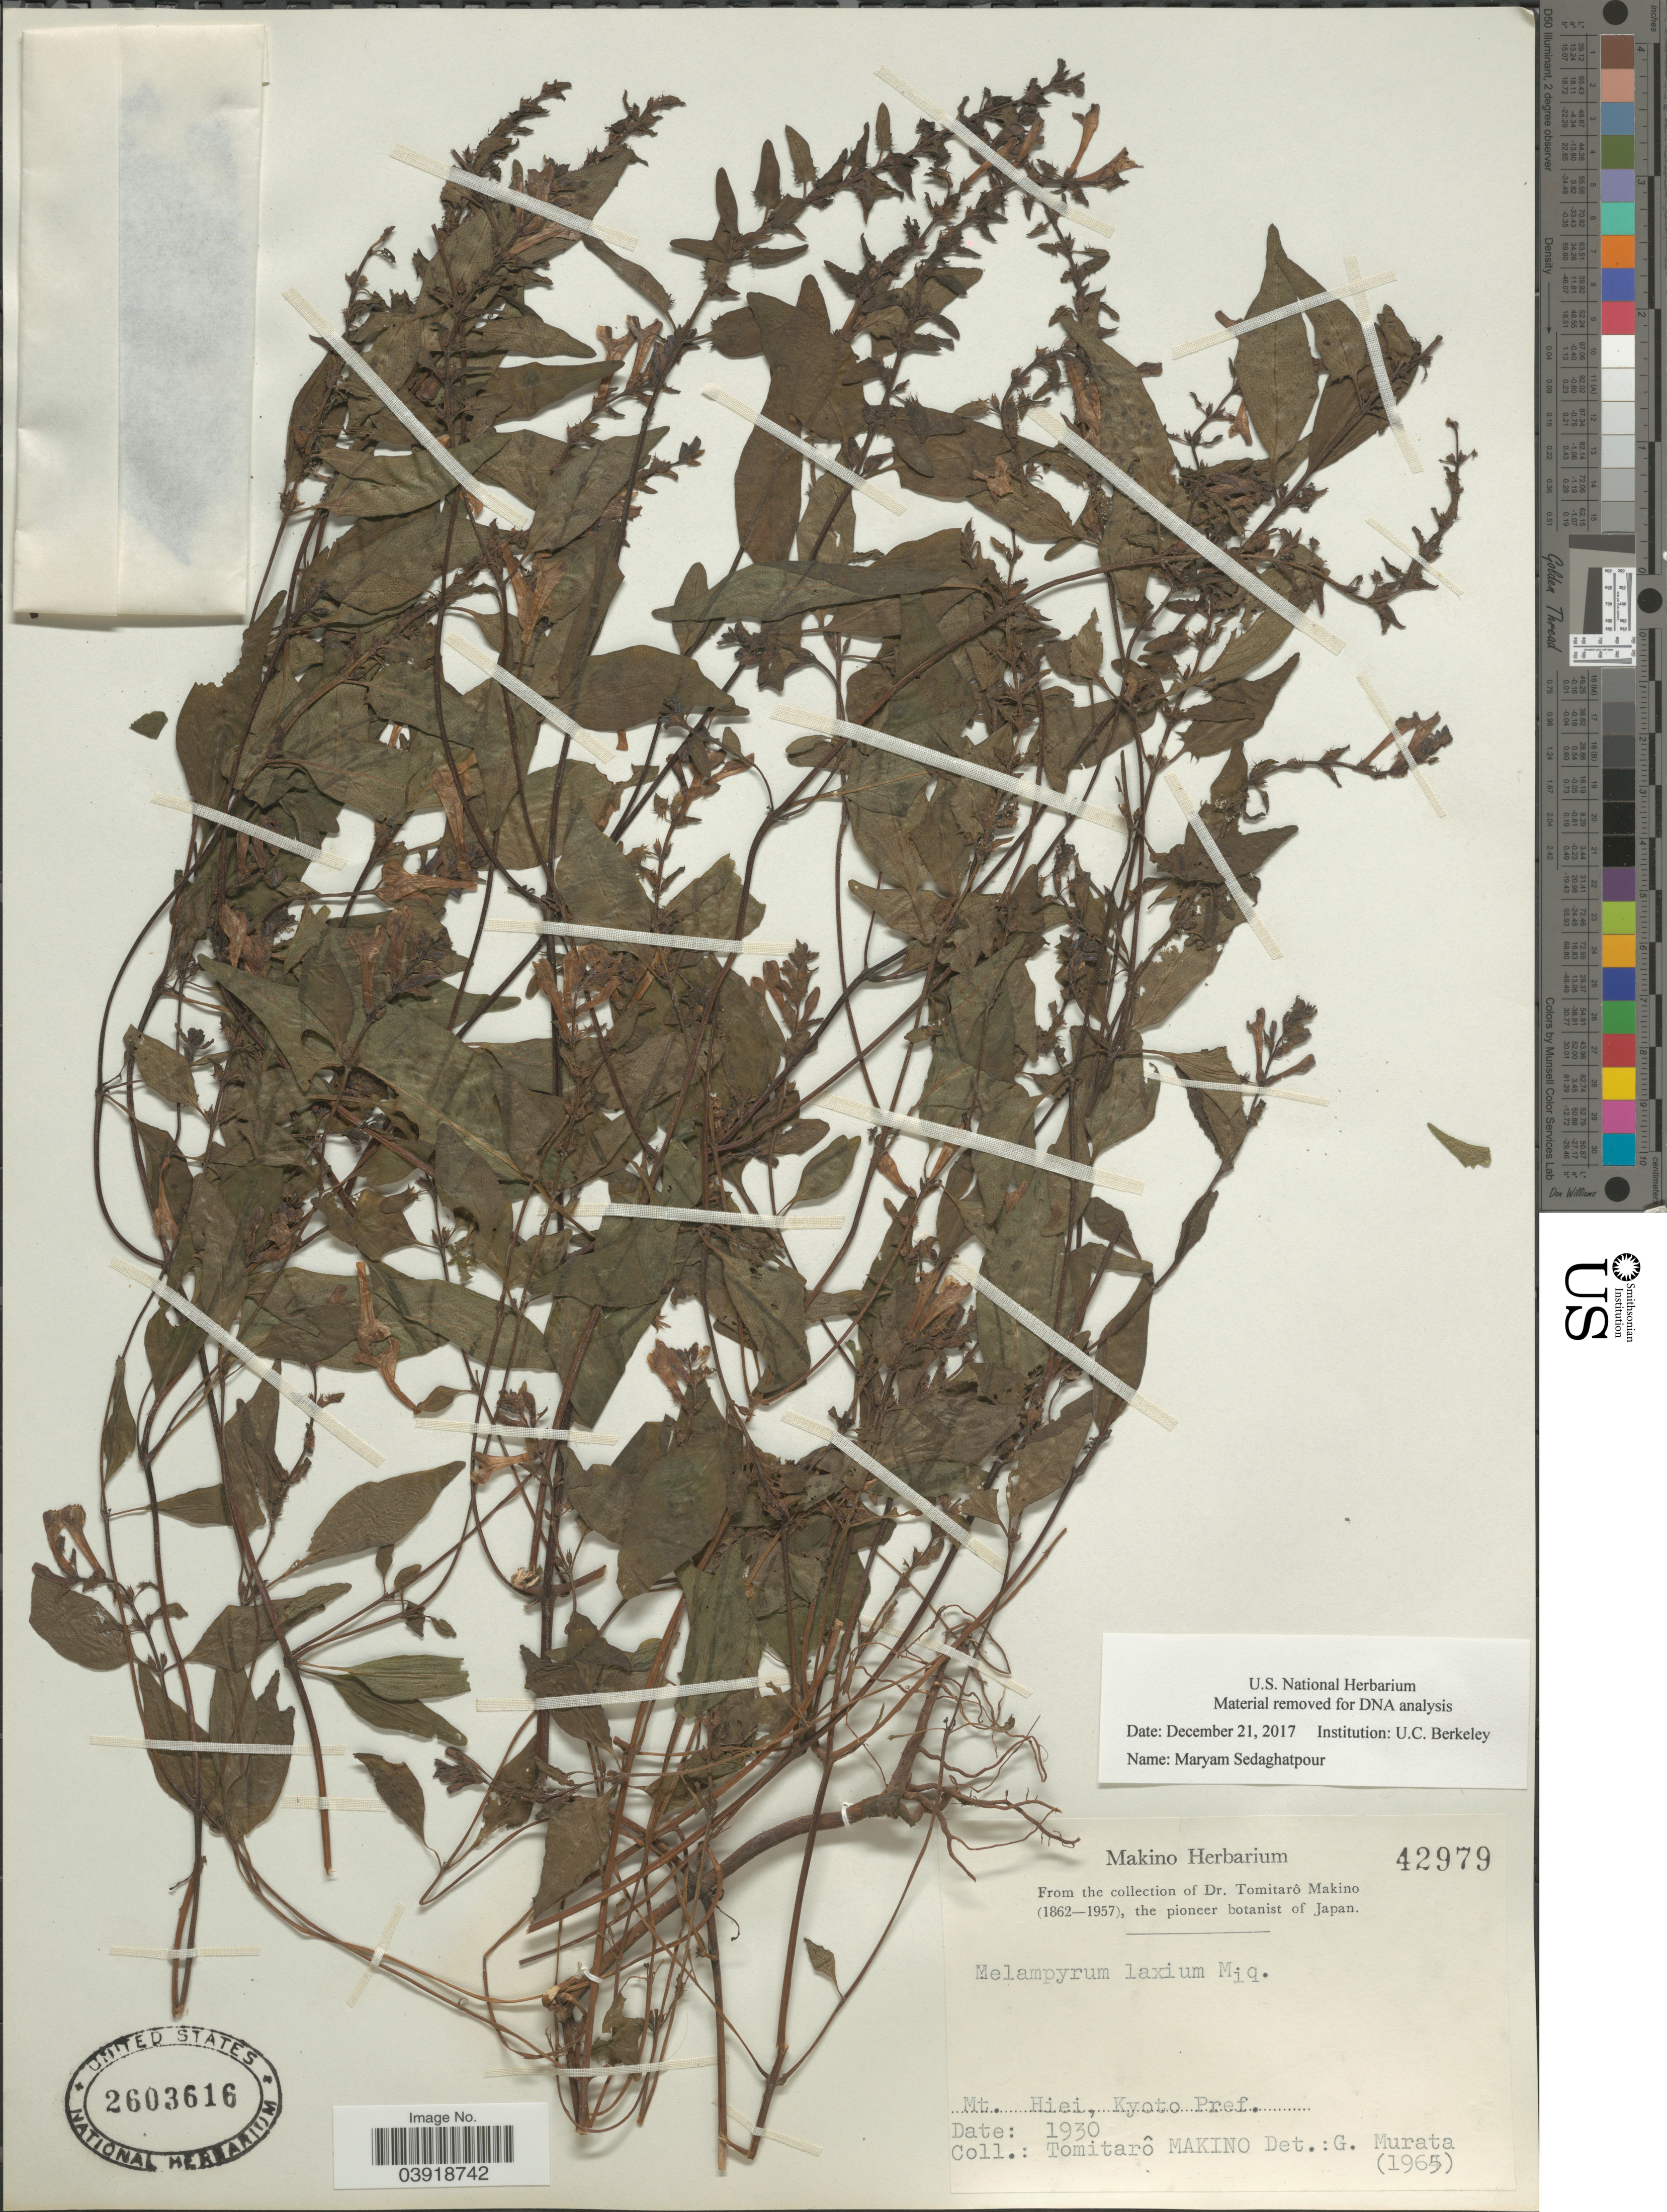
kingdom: Plantae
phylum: Tracheophyta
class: Magnoliopsida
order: Lamiales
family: Orobanchaceae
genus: Melampyrum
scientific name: Melampyrum laxum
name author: Miq.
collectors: T. Makino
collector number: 42979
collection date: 1930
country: Japan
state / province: Kyoto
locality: Mt. Hiei, Kyoto Pref.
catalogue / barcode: US 2603616